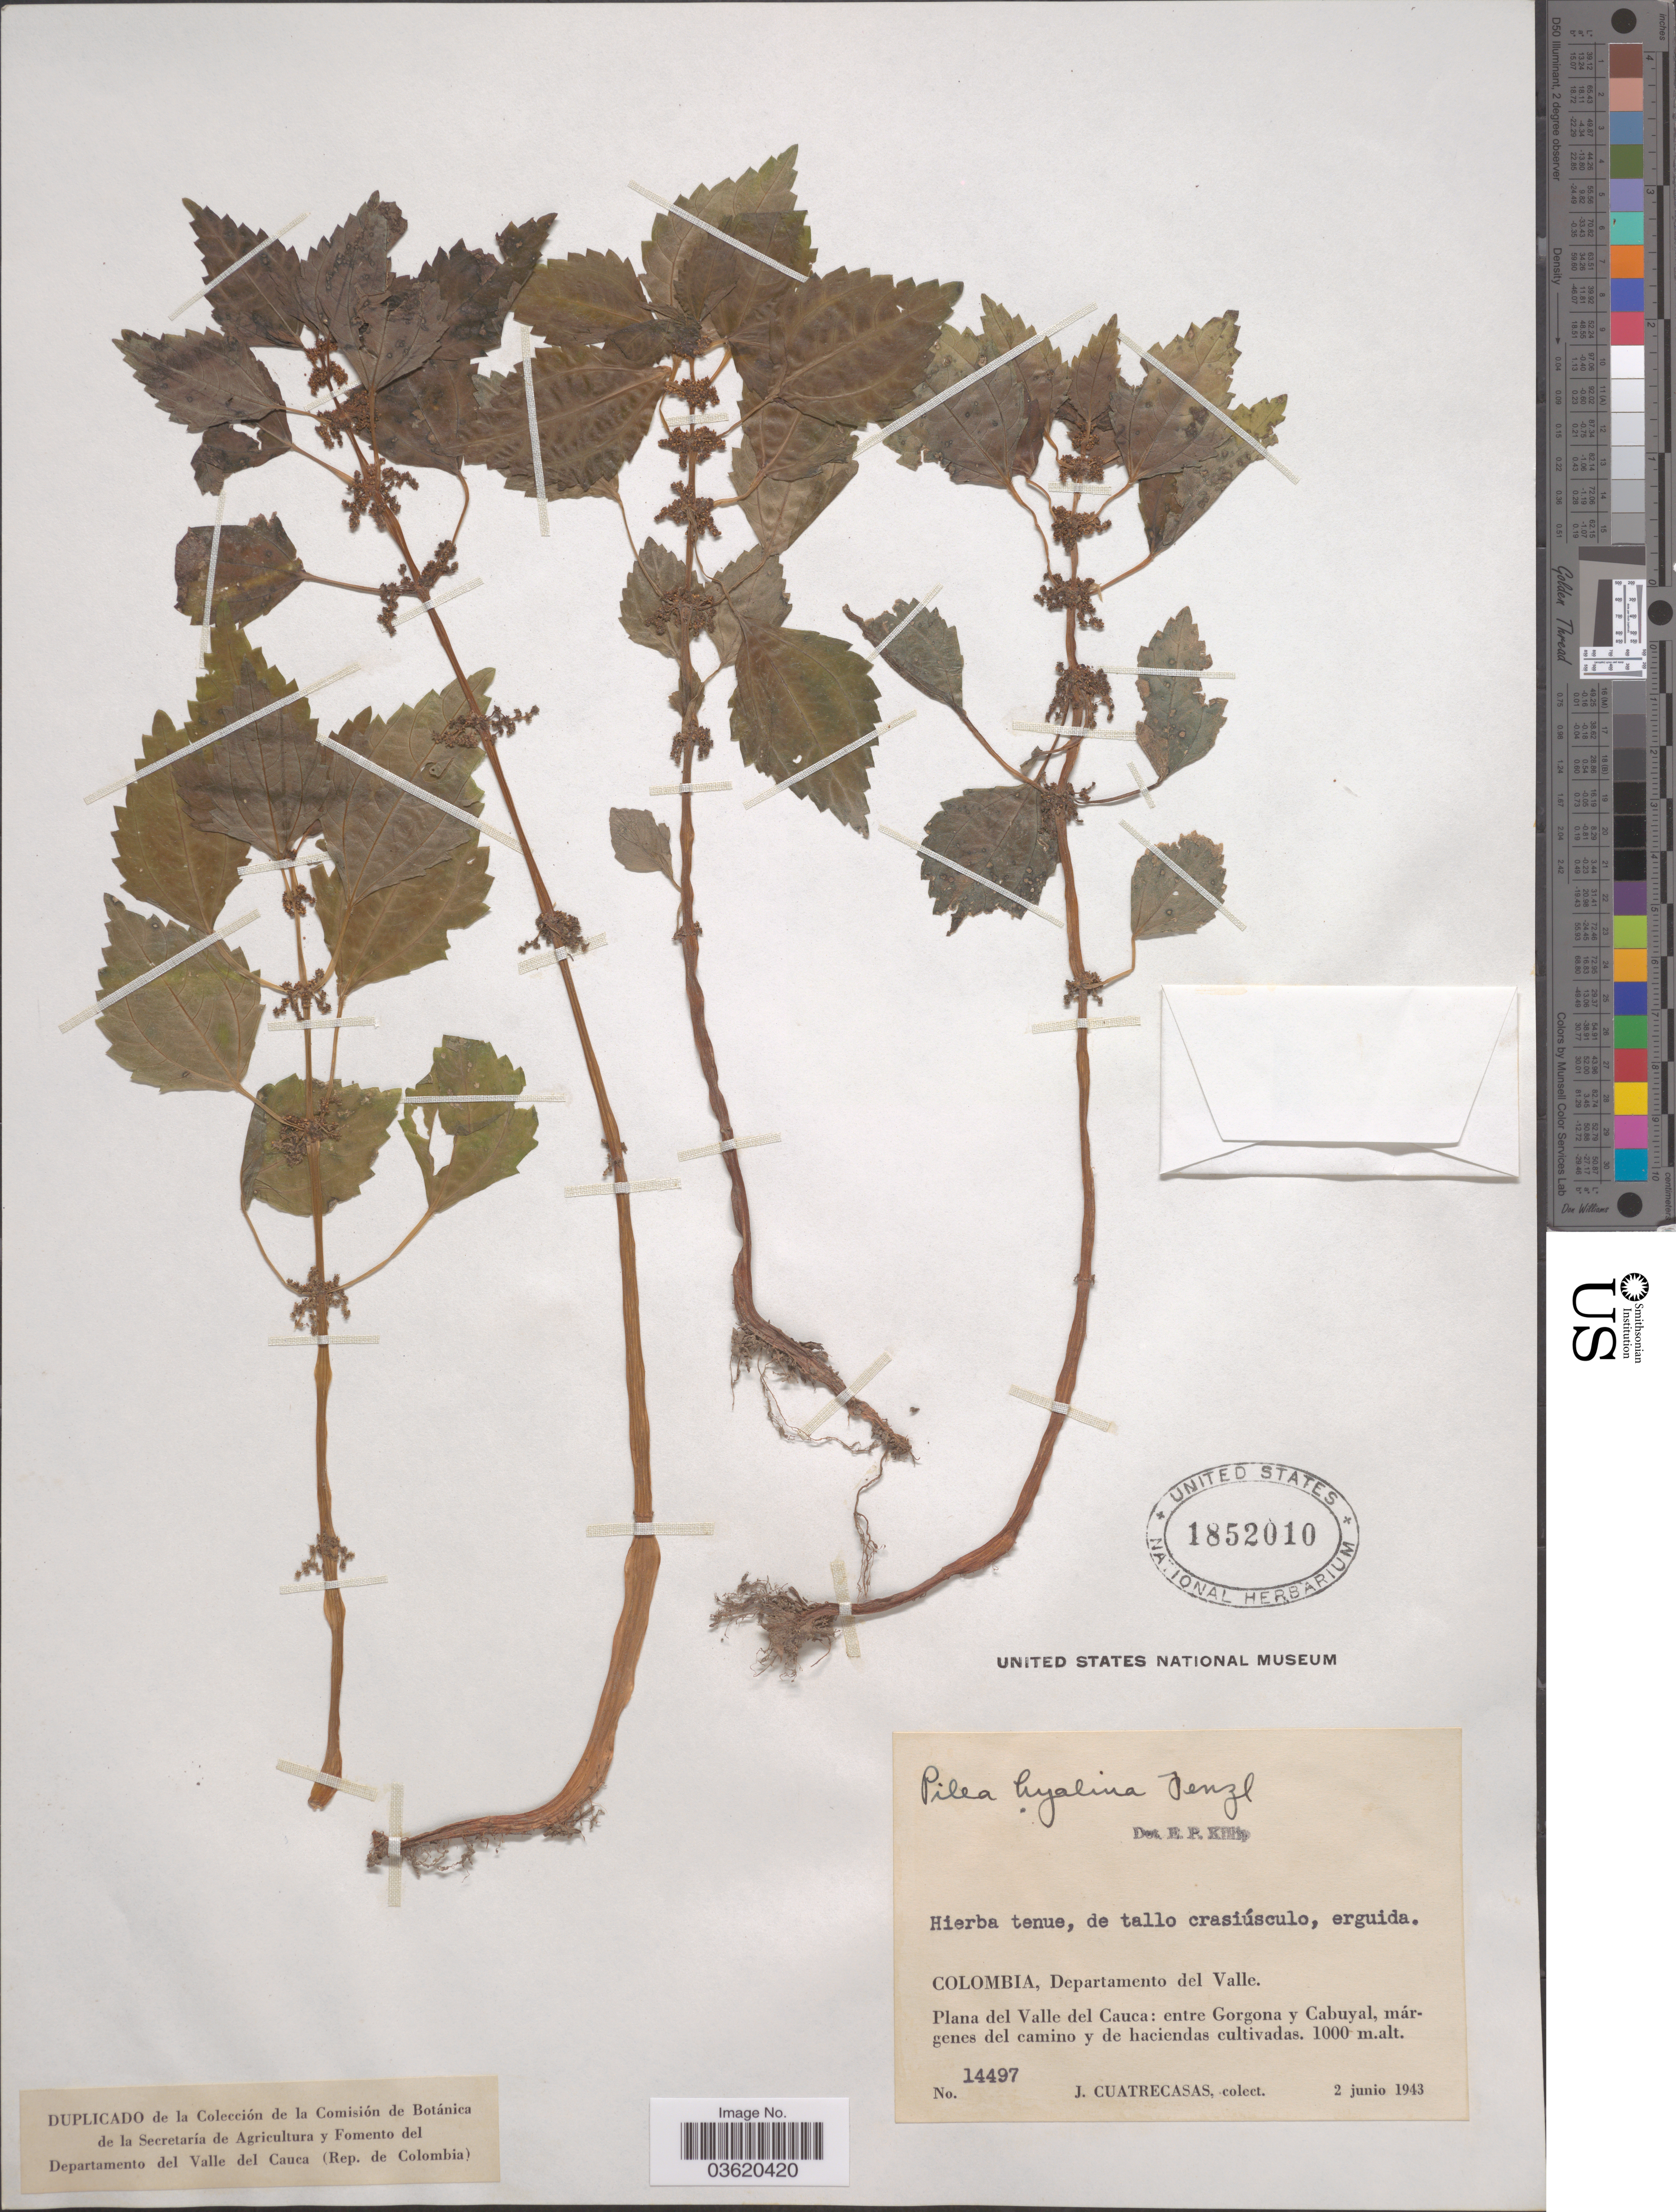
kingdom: Plantae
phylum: Tracheophyta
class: Magnoliopsida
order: Rosales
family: Urticaceae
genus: Pilea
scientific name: Pilea hyalina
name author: Fenzl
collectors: J. Cuatrecasas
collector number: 14497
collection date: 1943-06-02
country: Colombia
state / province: Valle del Cauca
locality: Departamento del Valle. Plana del Valle del Cauca: entre Gorgona y Cabuyal.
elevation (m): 1000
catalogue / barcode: US 1852010